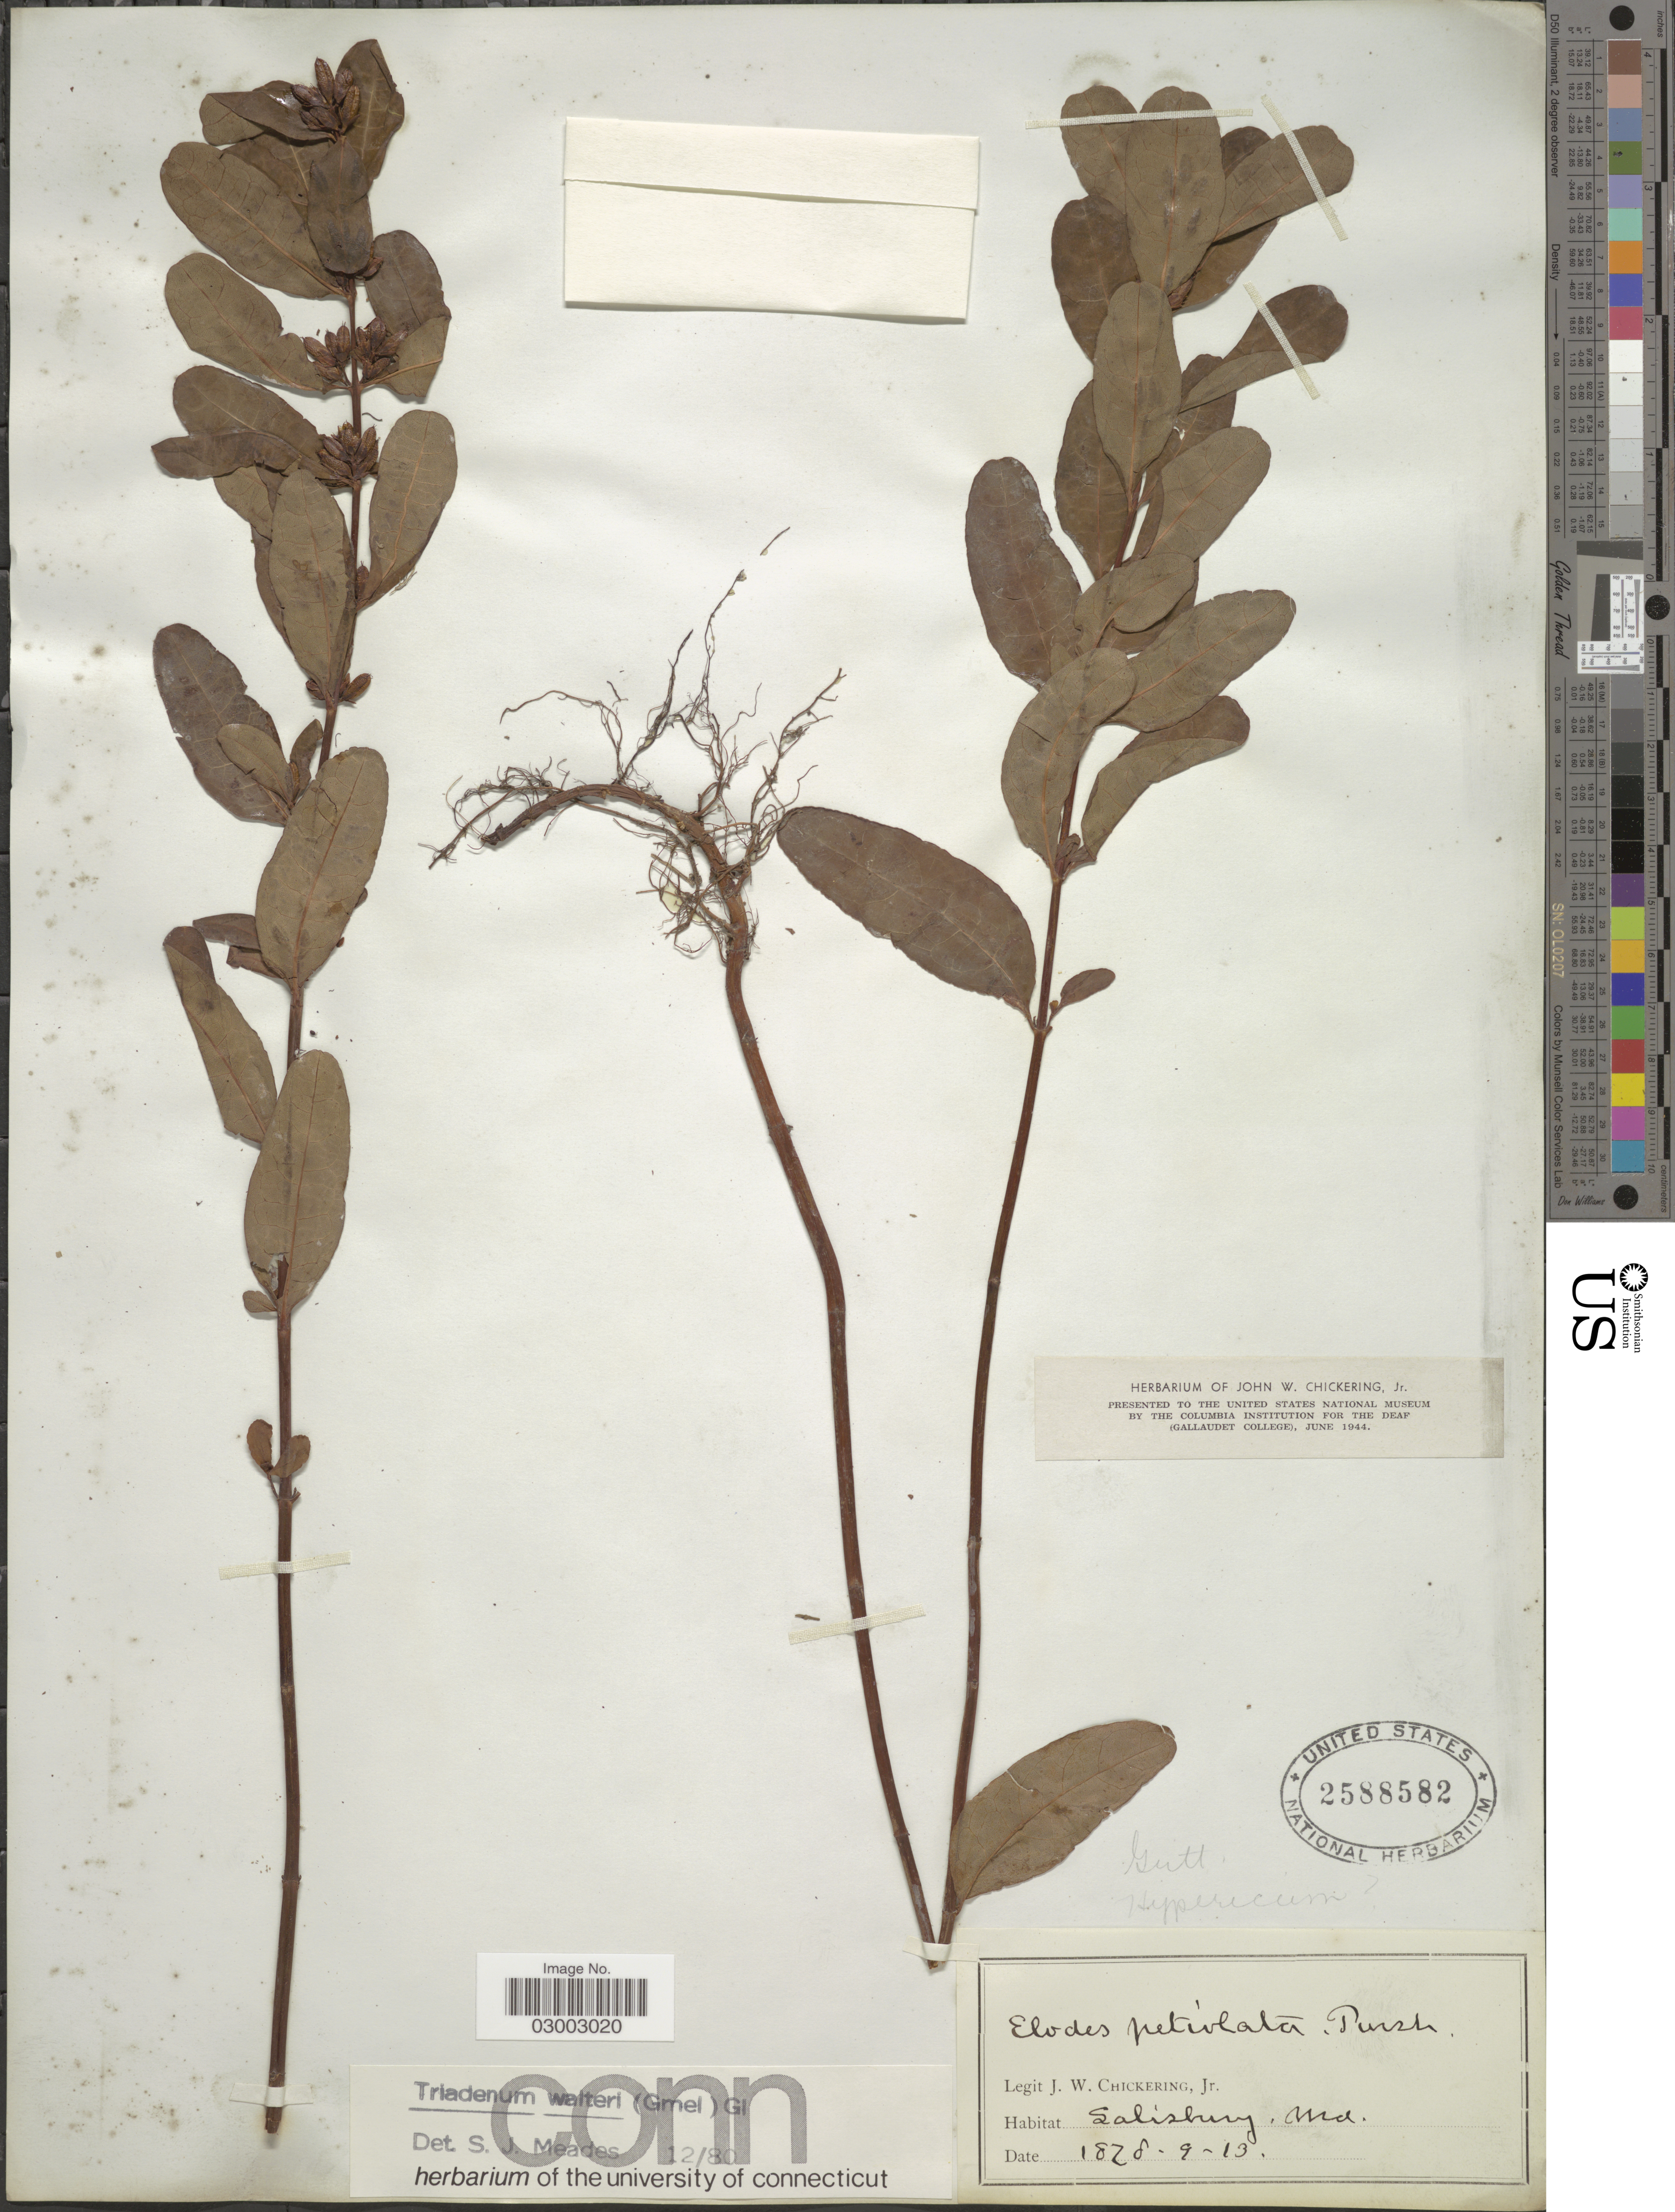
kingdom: Plantae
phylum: Tracheophyta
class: Magnoliopsida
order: Malpighiales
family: Hypericaceae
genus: Hypericum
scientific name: Hypericum walteri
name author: J.F. Gmel.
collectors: J. W. Chickering Jr.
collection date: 1828-09-13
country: United States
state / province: Maryland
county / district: Wicomico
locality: Salisbury.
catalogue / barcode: US 2588582